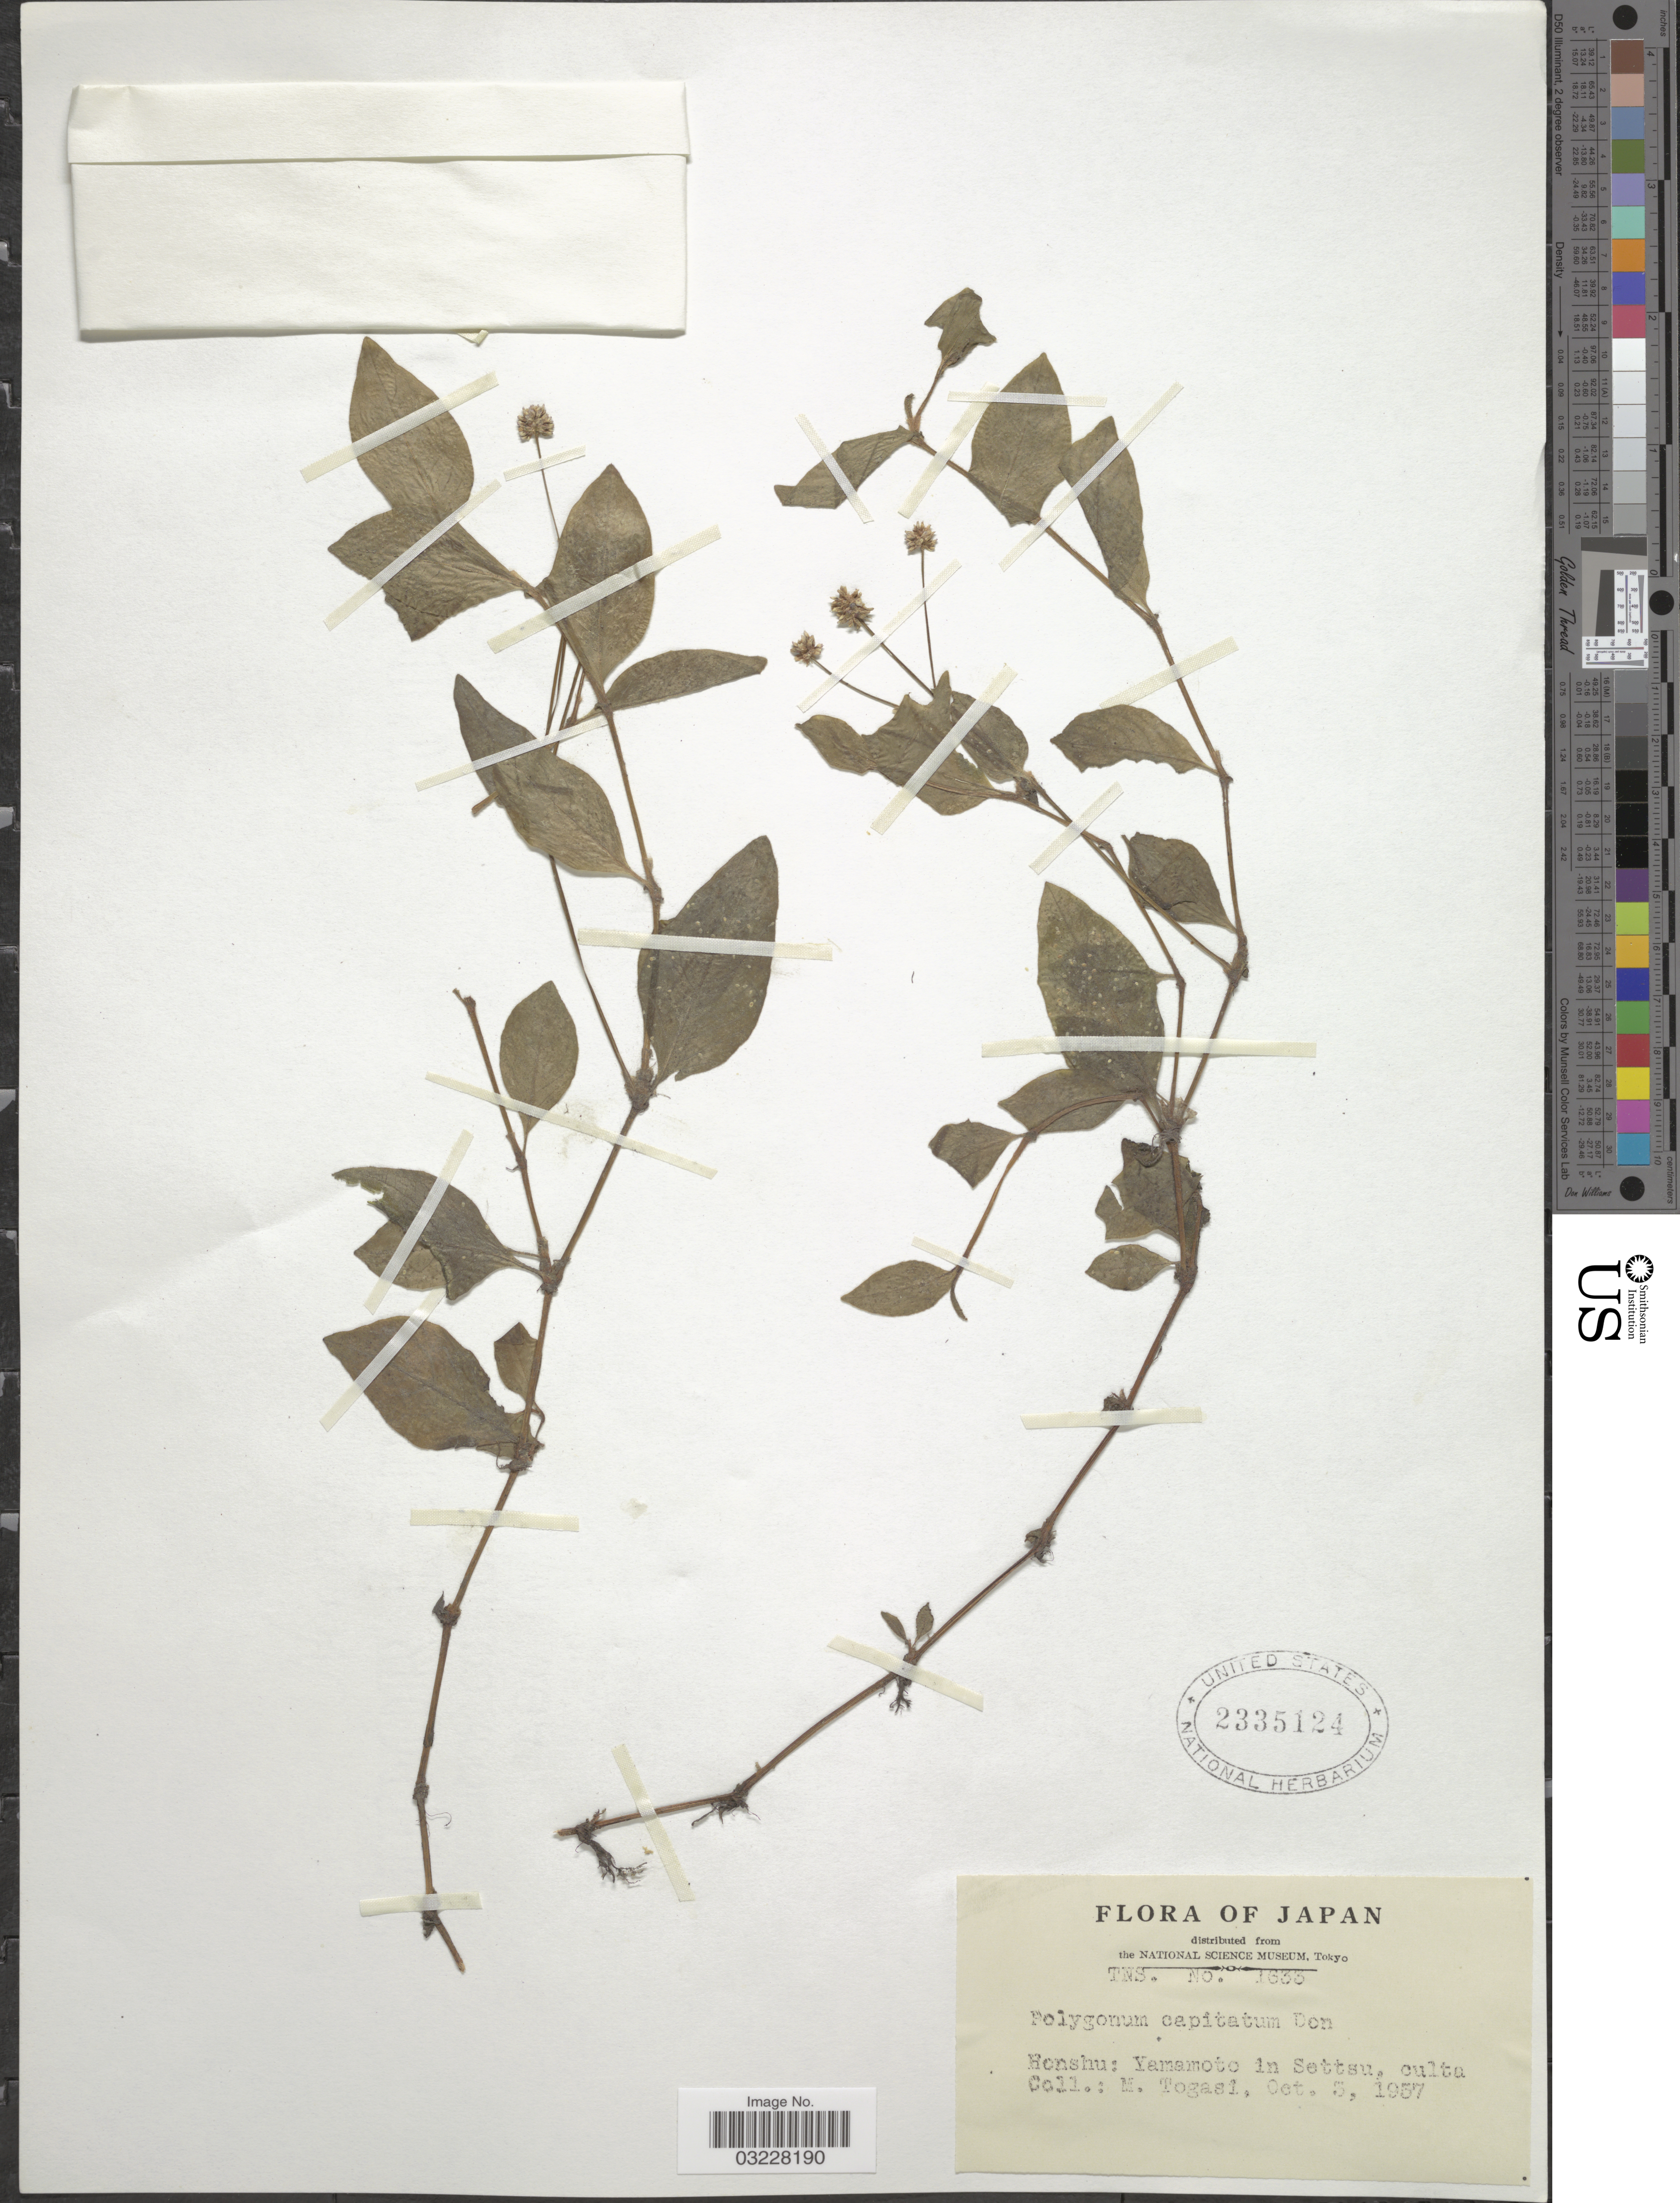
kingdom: Plantae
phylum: Tracheophyta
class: Magnoliopsida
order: Caryophyllales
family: Polygonaceae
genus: Polygonum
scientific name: Polygonum capitatum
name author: Buch.-Ham. ex D. Don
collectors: M. Togashi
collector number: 1633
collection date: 1957-10-05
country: Japan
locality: Honshu: Yamamoto in Settsu.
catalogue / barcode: US 2335124